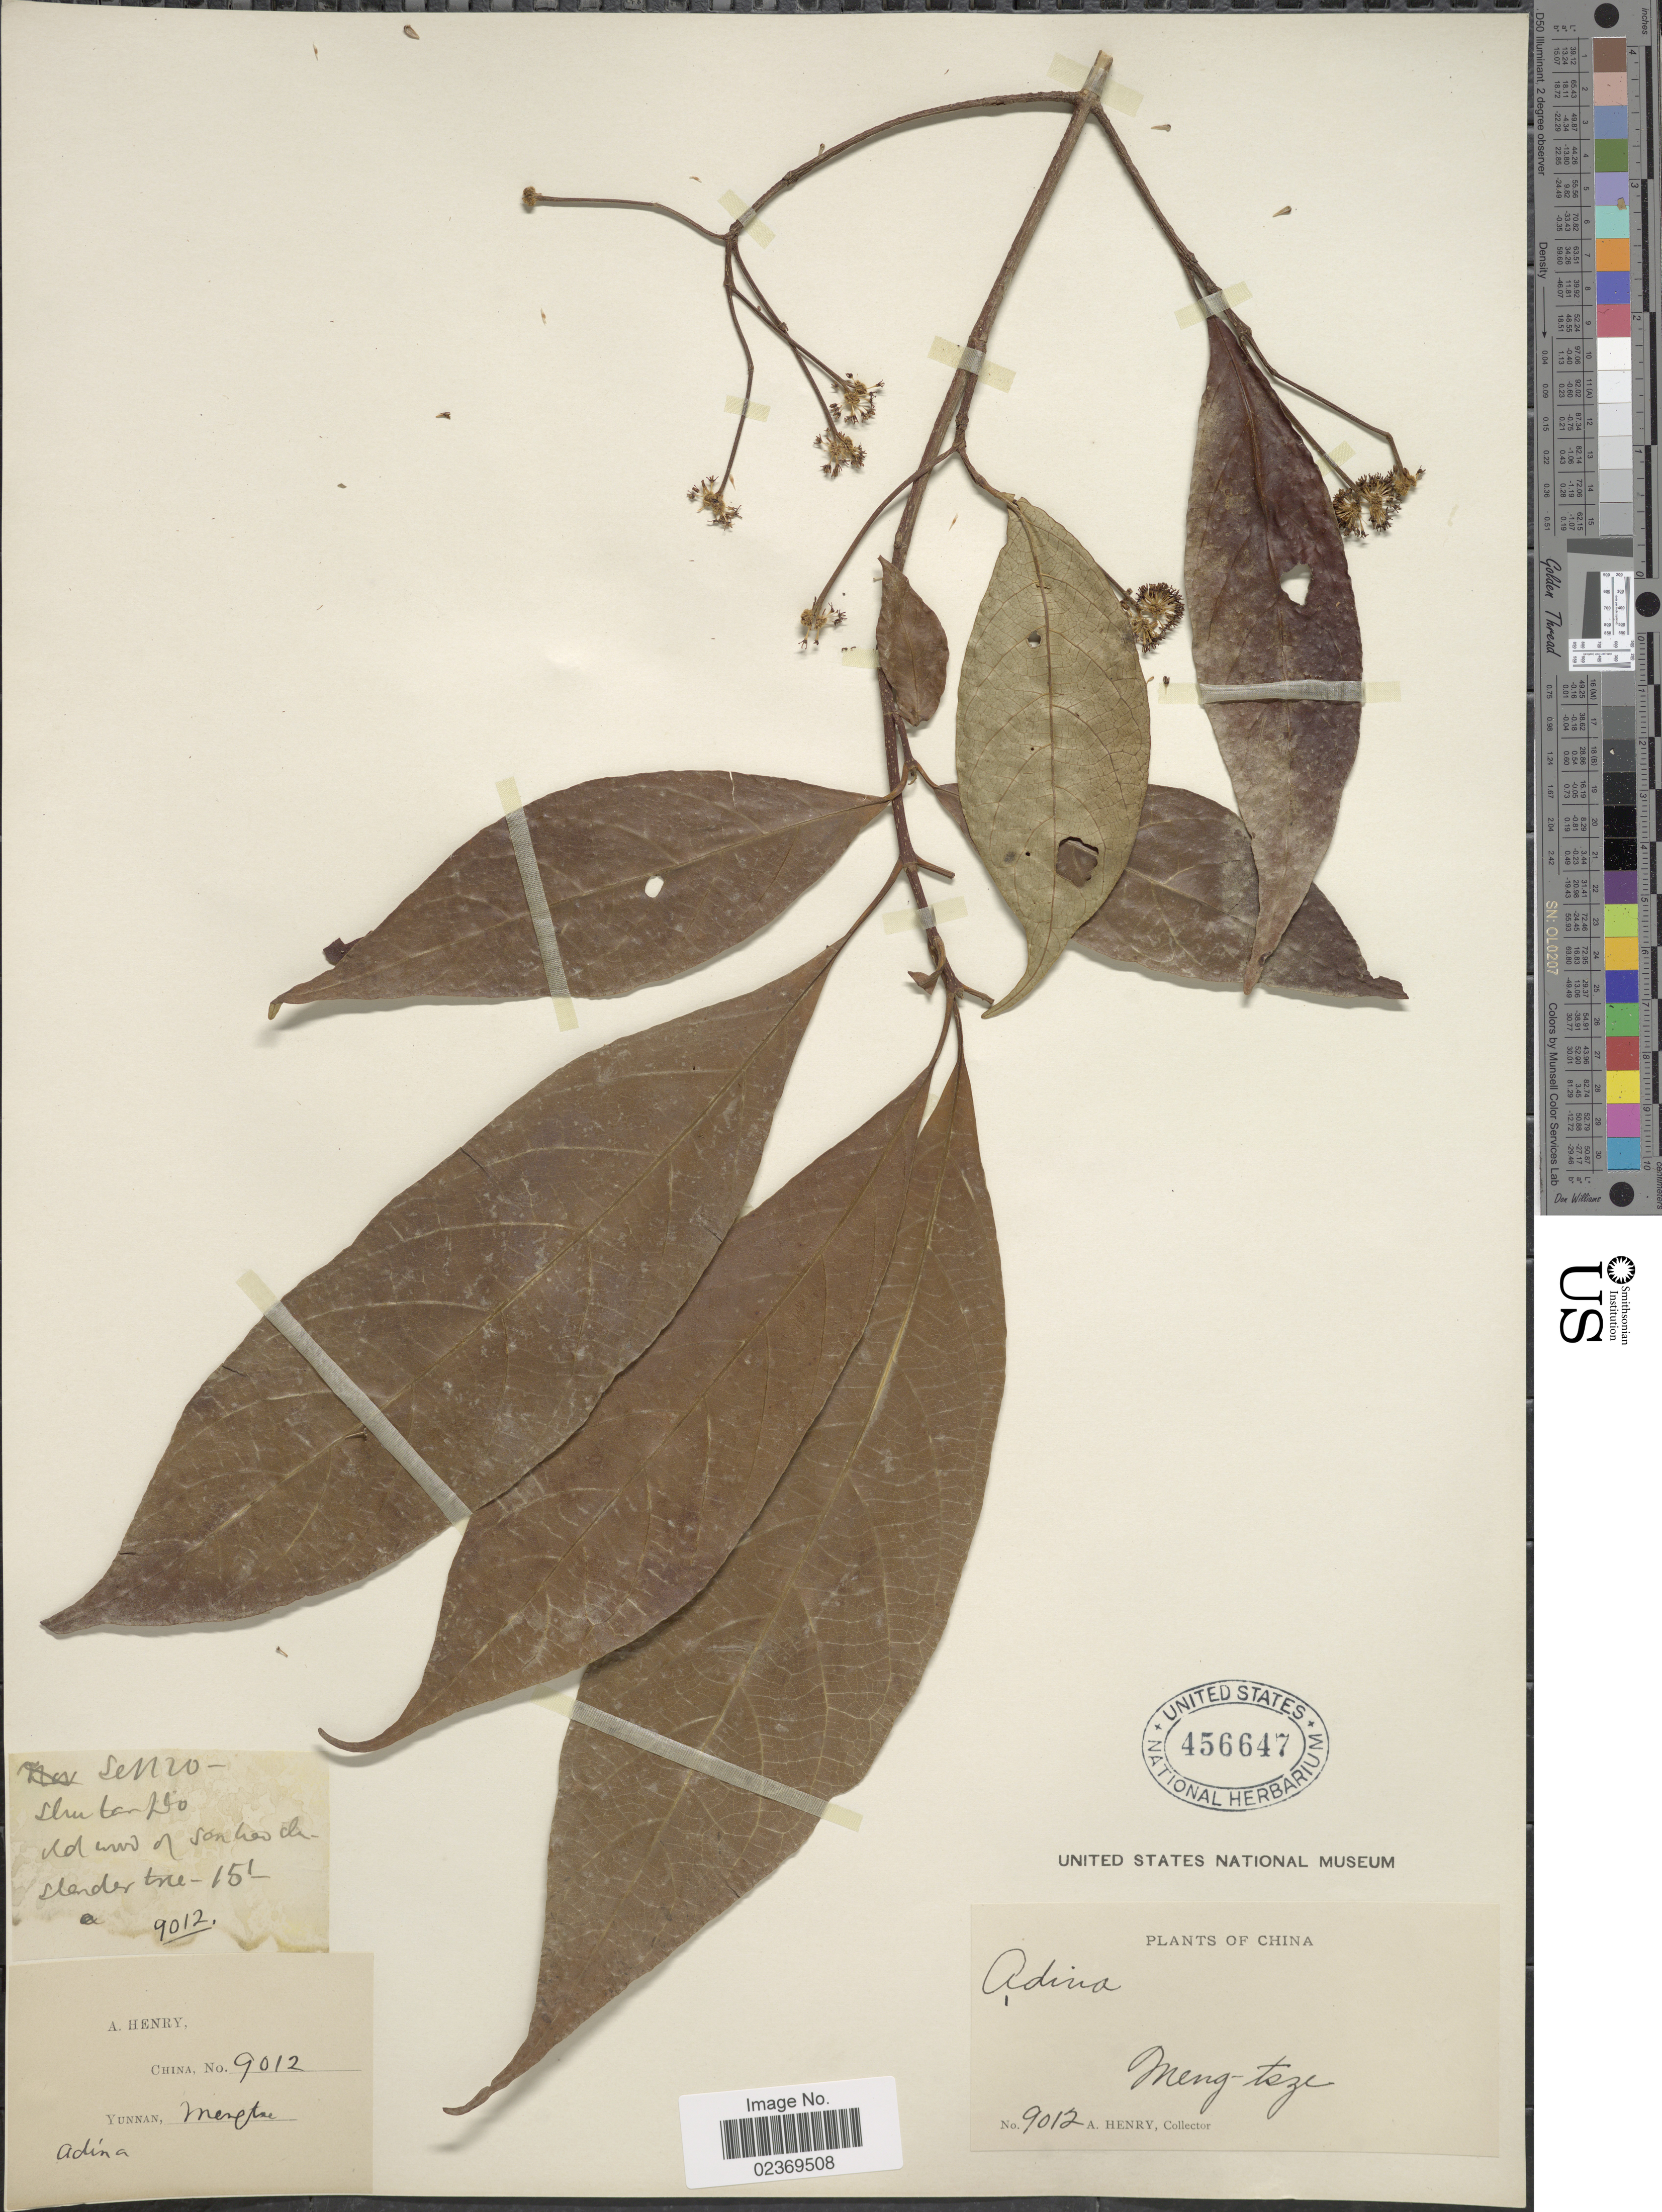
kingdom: Plantae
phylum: Tracheophyta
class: Magnoliopsida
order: Gentianales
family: Rubiaceae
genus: Adina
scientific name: Adina sp.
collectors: A. Henry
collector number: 9012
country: China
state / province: Yunnan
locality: Mengtze, [illegible text] wood of Senheo da.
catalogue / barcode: US 456647